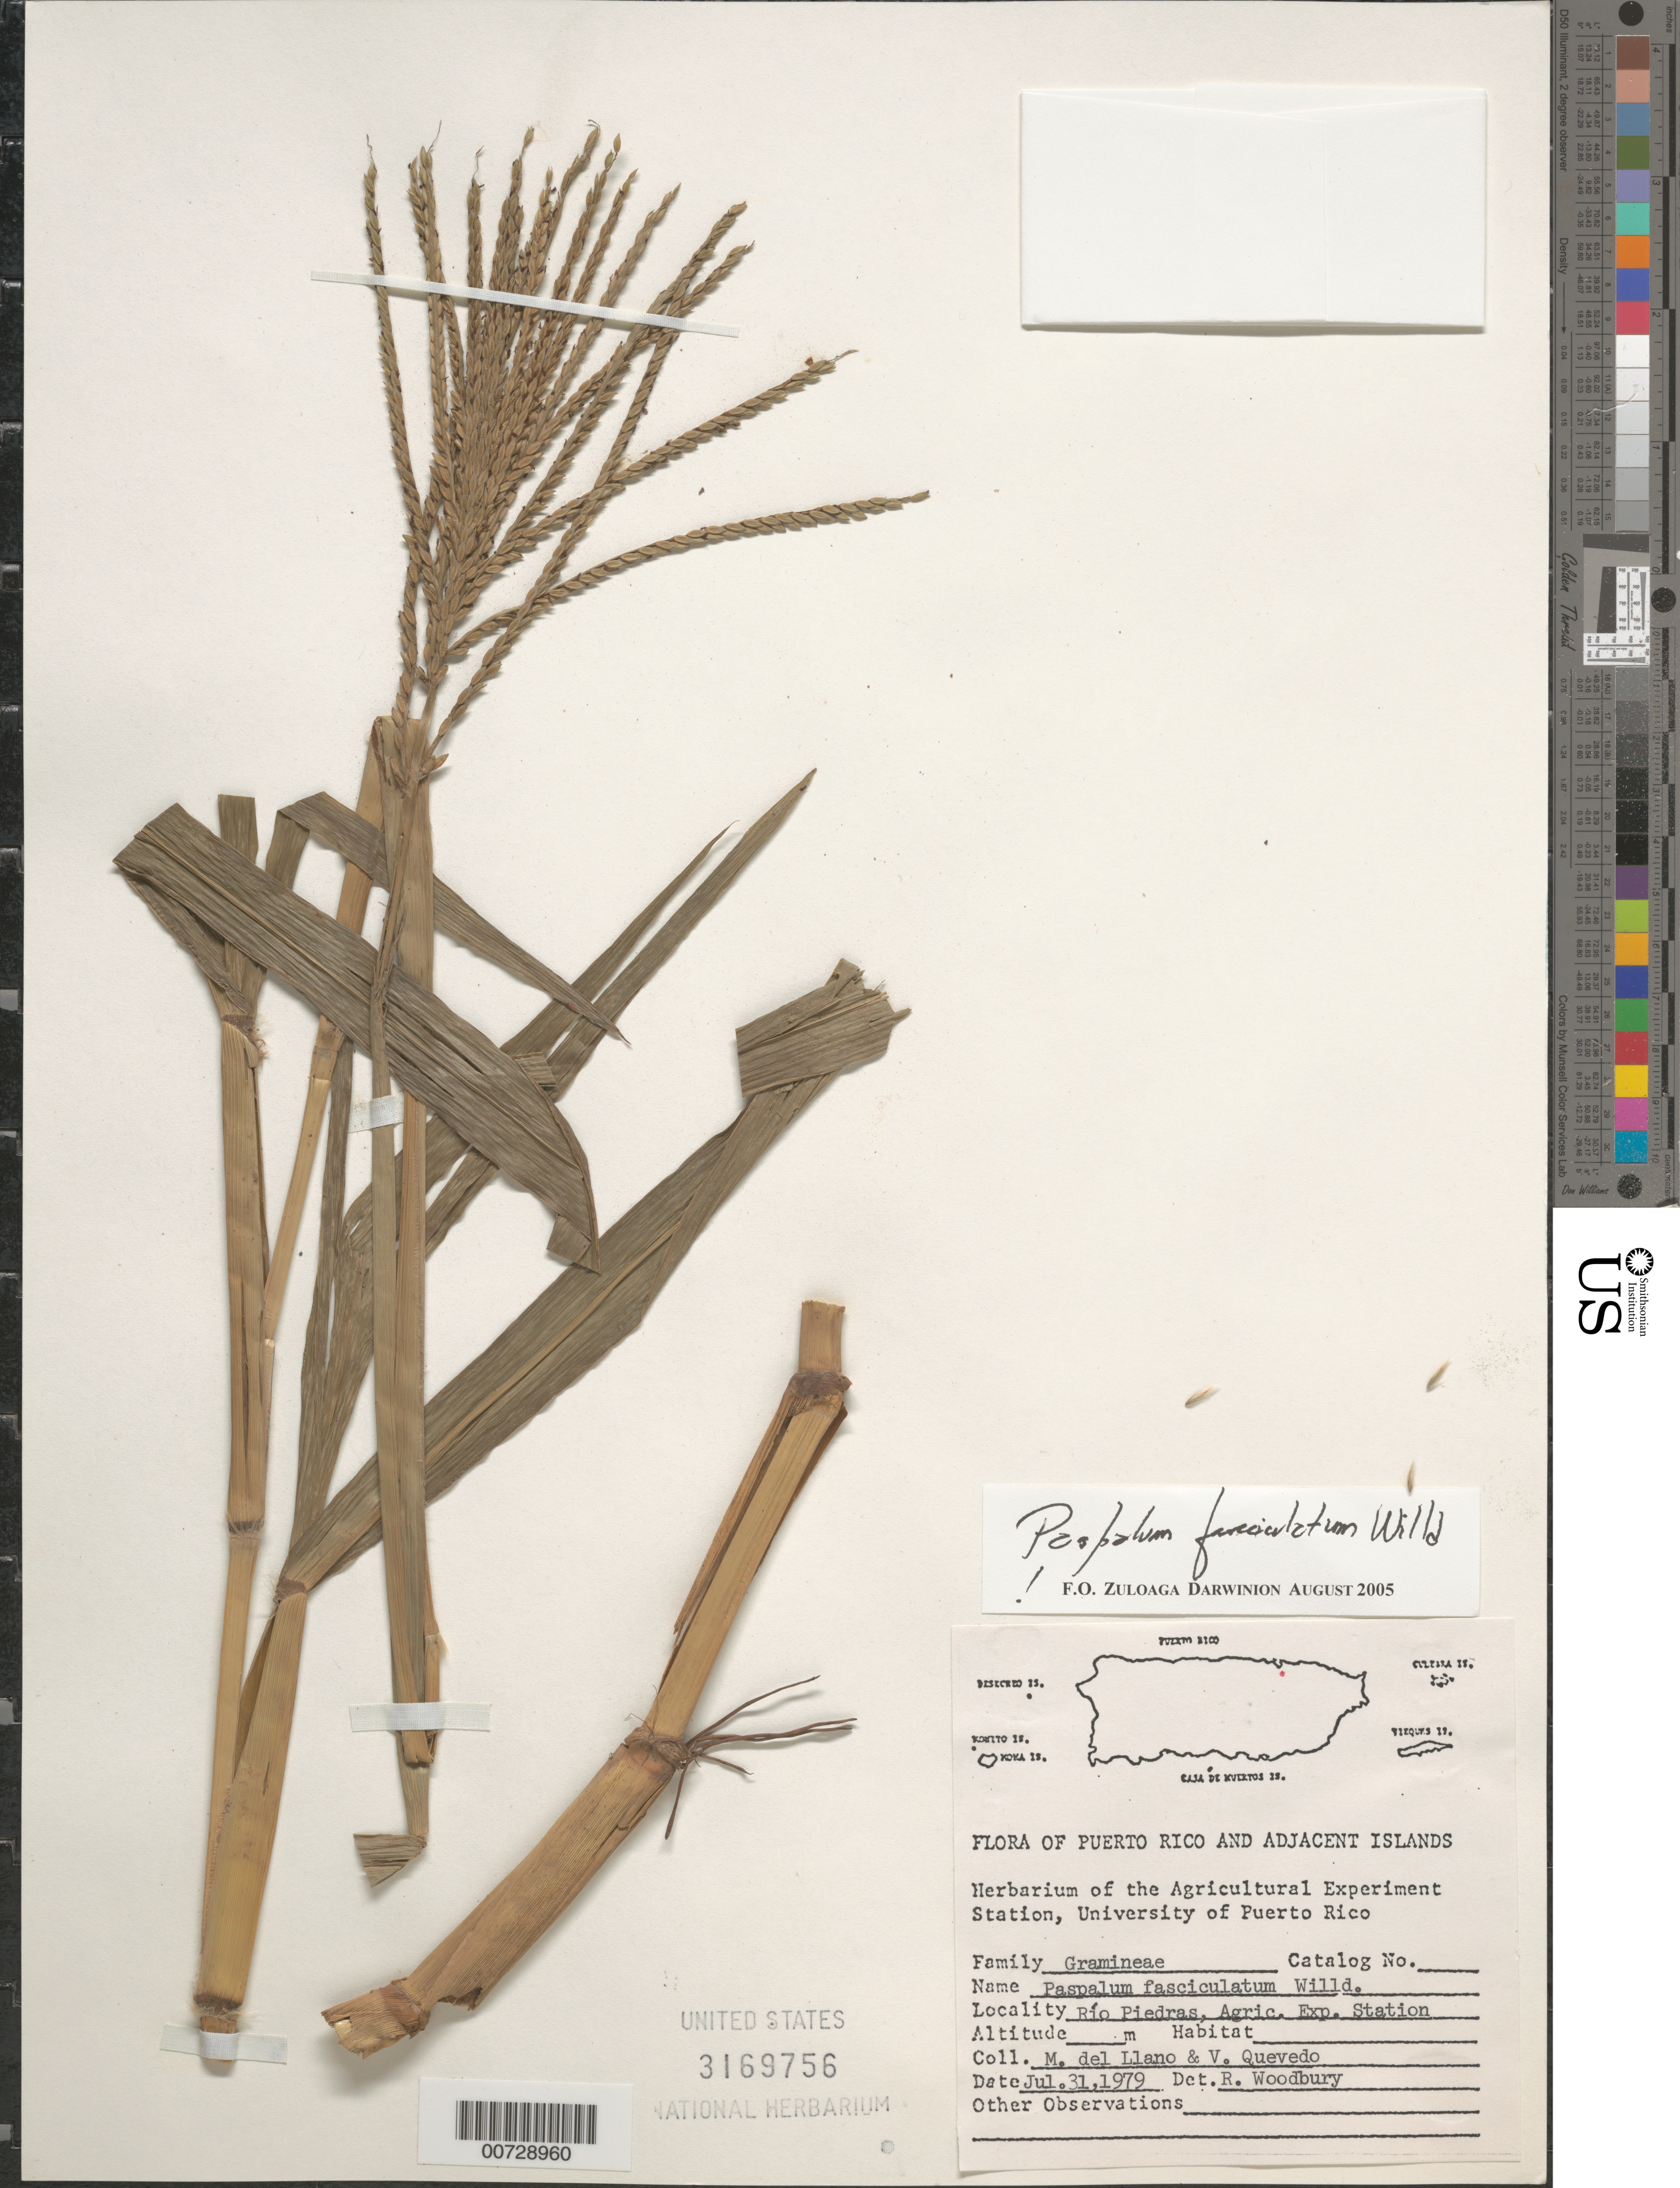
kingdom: Plantae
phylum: Tracheophyta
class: Liliopsida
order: Poales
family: Poaceae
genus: Paspalum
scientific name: Paspalum fasciculatum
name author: Willd. ex Flüggé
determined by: Woodbury, R. O.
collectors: M. Llano & V. Quevedo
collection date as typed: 31 Jul 1979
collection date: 1979-07-31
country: Puerto Rico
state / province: San Juan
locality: Agric. Exp. Station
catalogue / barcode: US 3169756